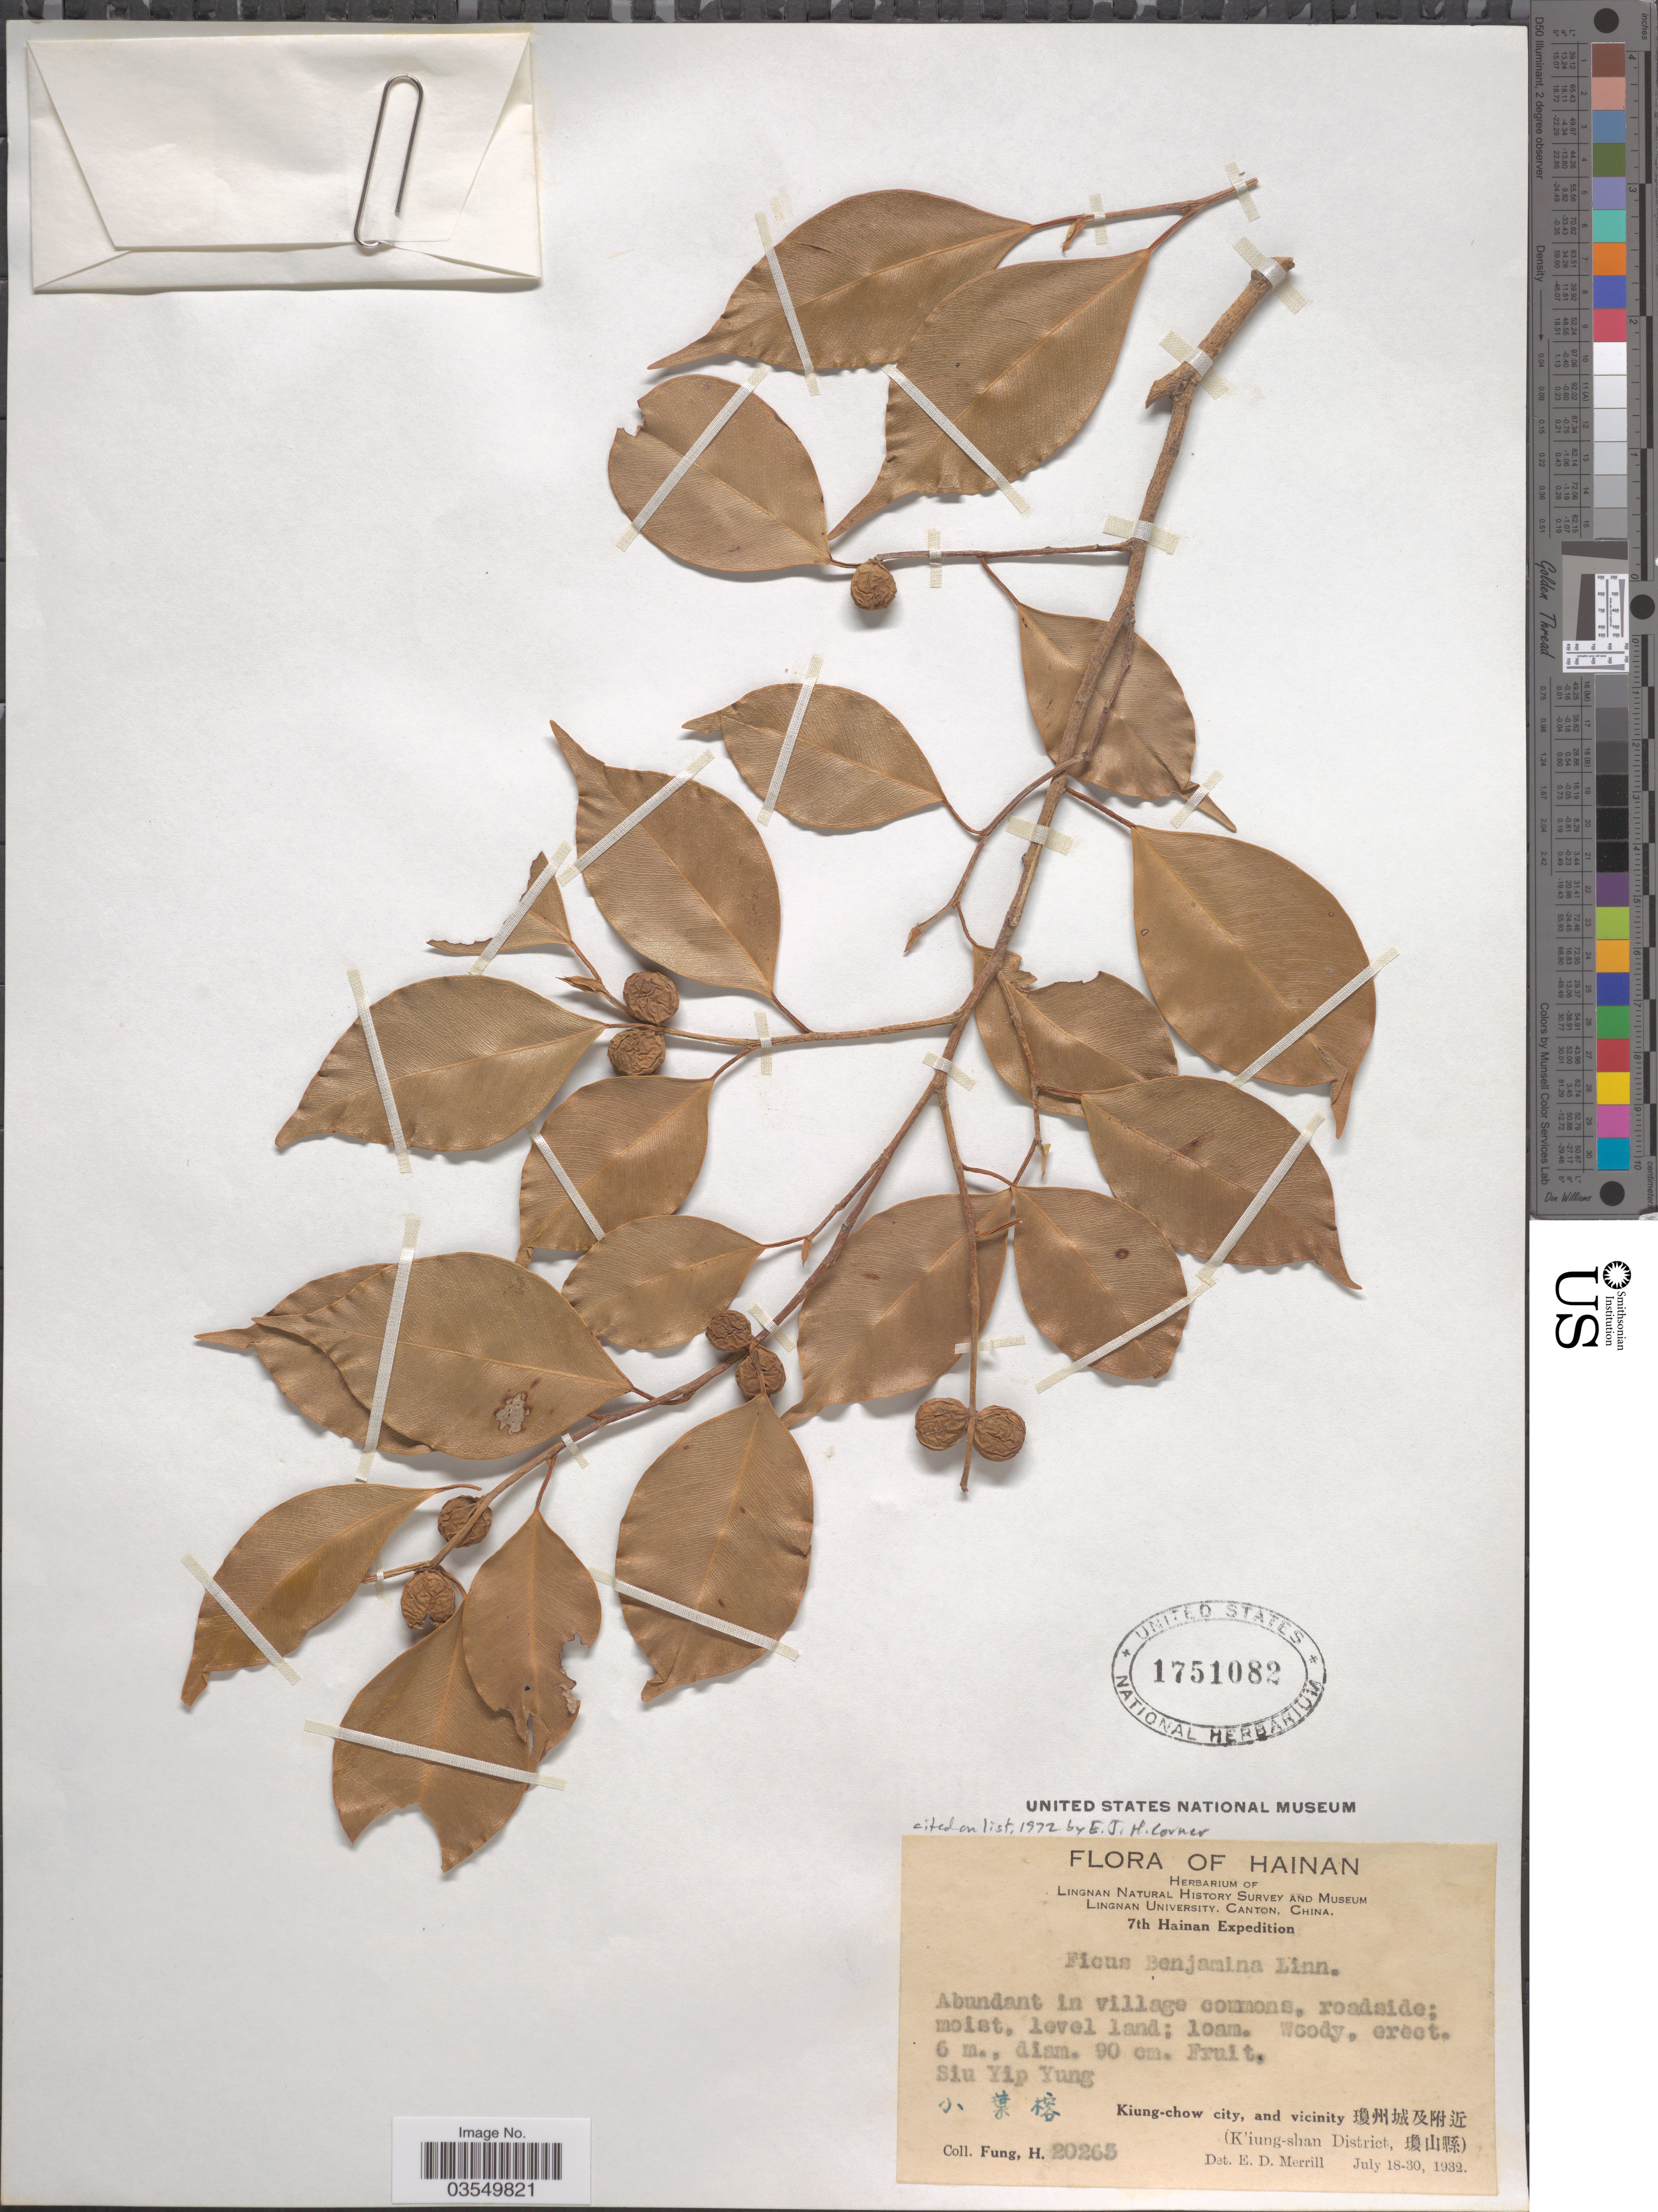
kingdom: Plantae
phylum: Tracheophyta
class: Magnoliopsida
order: Rosales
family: Moraceae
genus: Ficus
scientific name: Ficus benjamina var. benjamina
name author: L.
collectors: H. Fung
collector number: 20265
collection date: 1932-07-18/1932-07-30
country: China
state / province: Hainan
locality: Siu Yip Yung. Kiung-chow city, and vicinity X. (K'iung-shan District, X).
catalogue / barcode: US 1751082